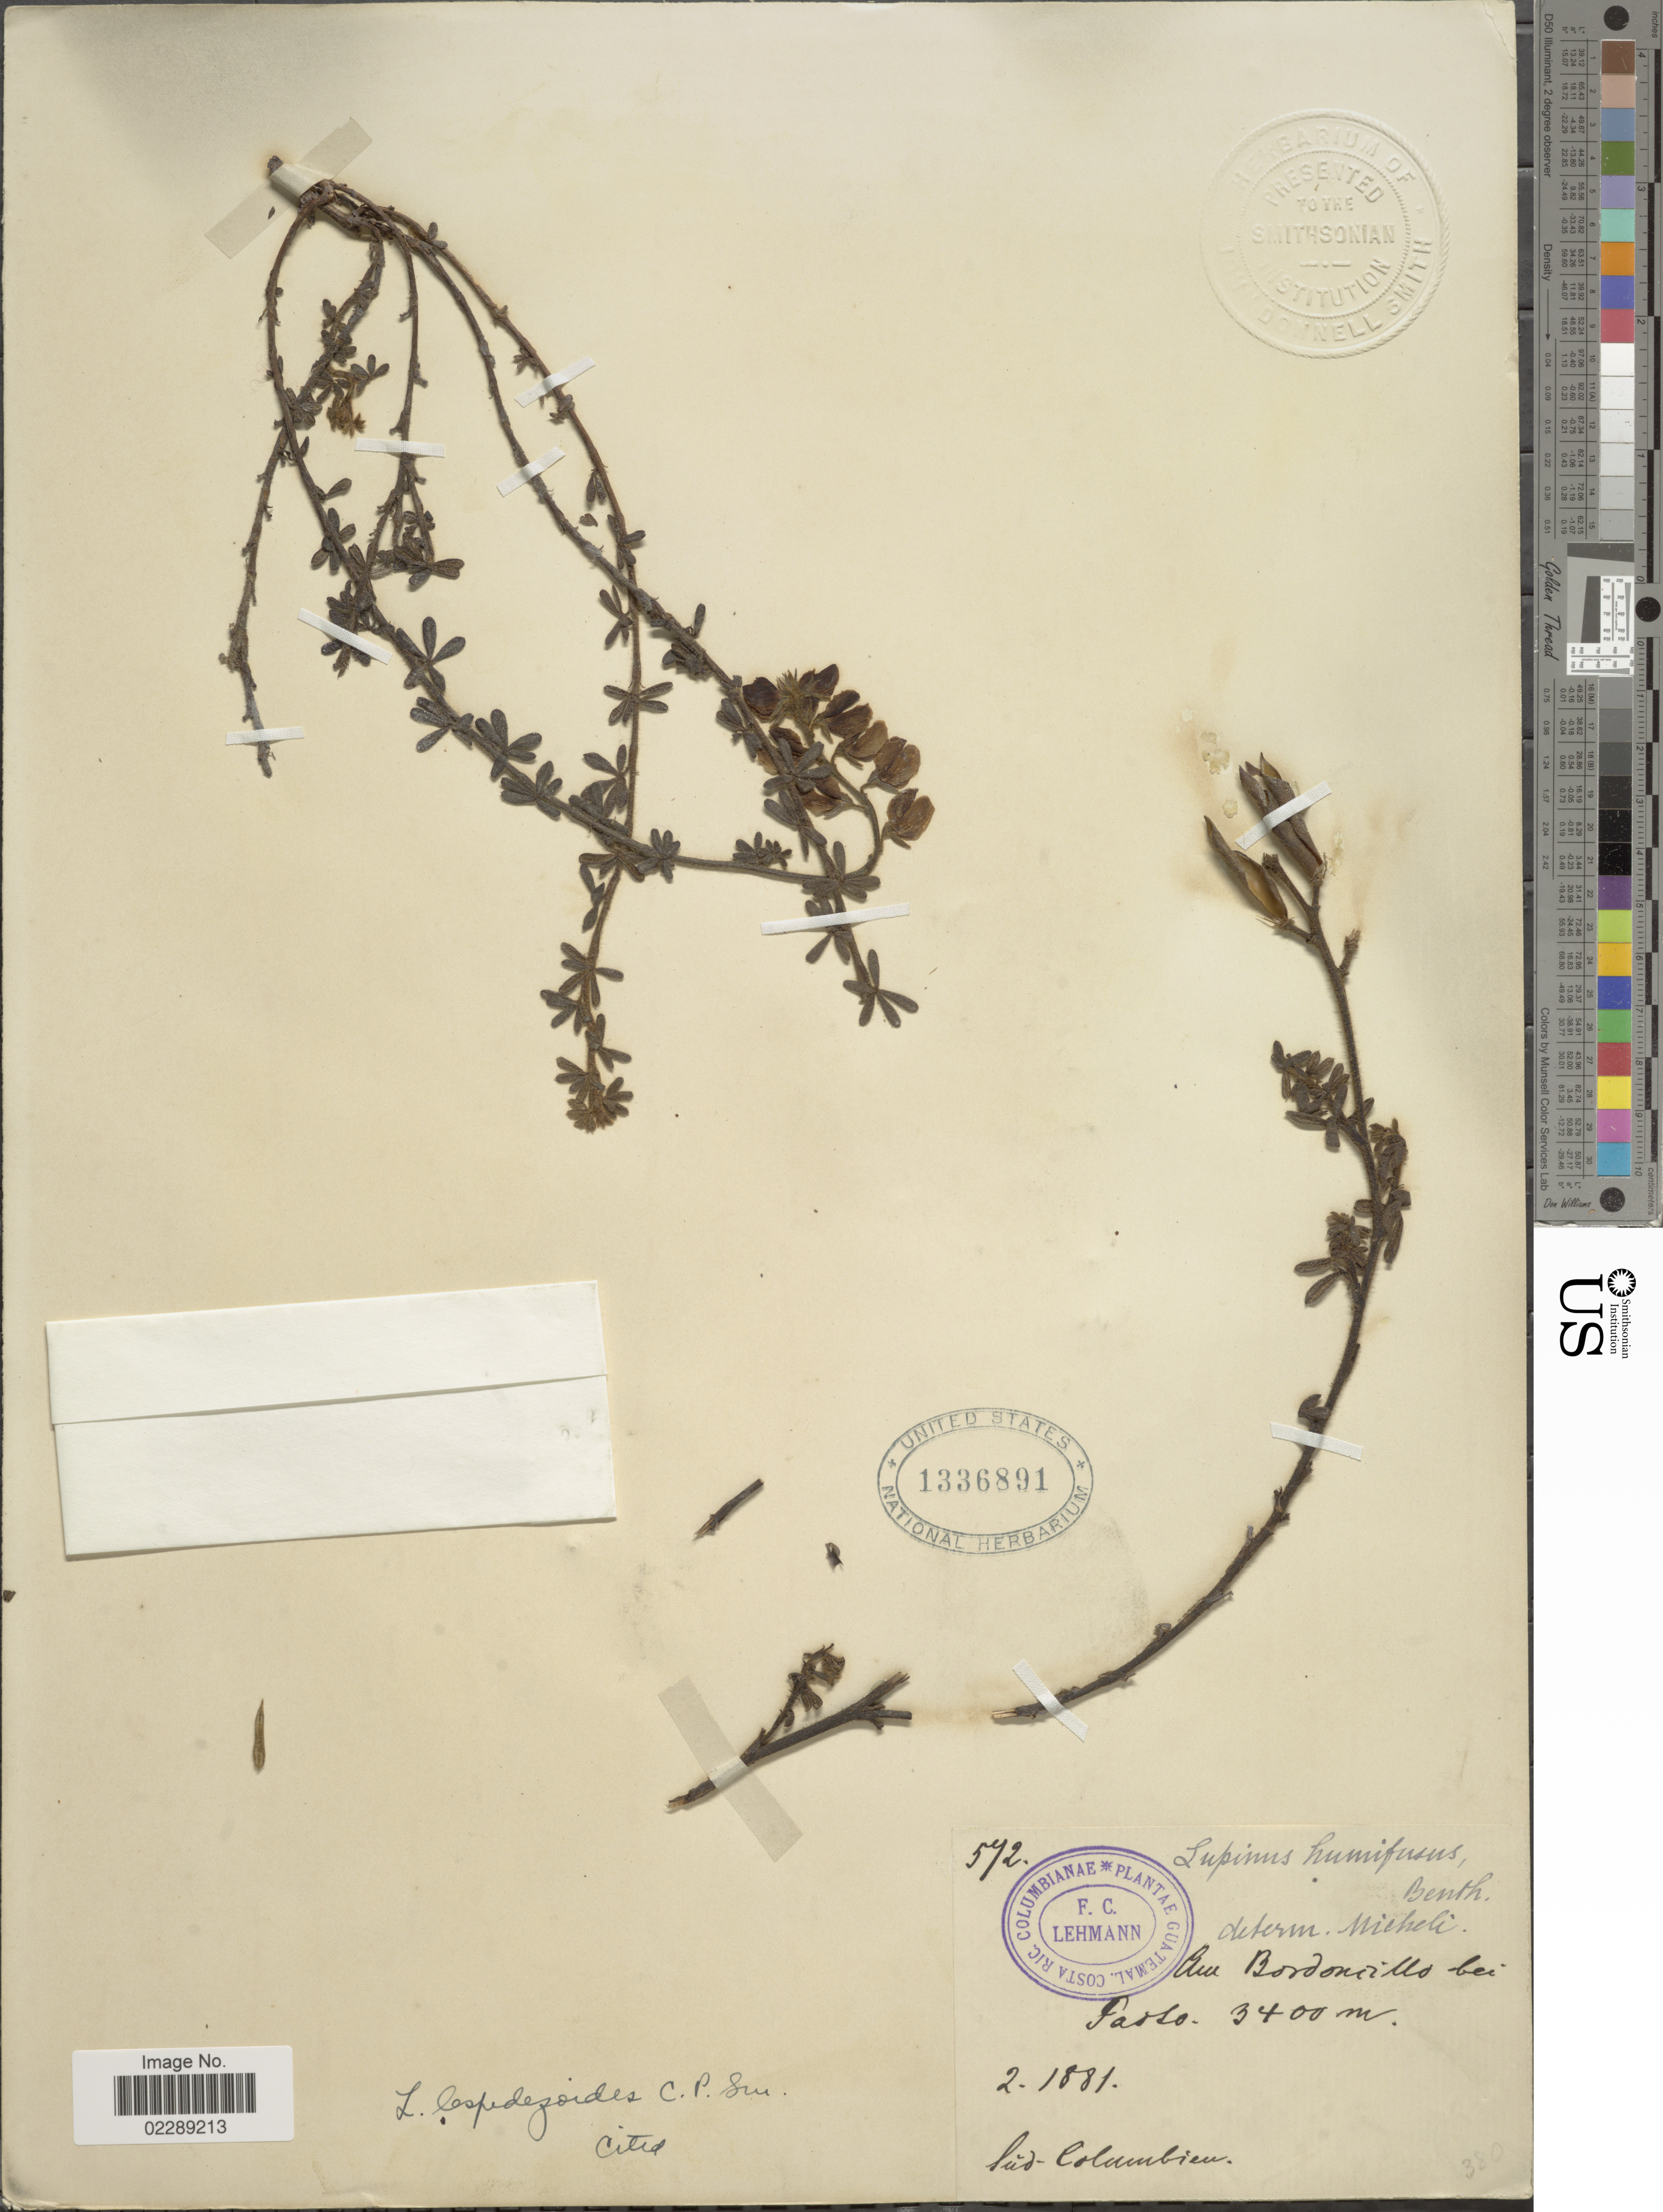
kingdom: Plantae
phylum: Tracheophyta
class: Magnoliopsida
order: Fabales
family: Fabaceae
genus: Lupinus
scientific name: Lupinus lespedezoides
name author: C.P. Sm.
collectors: F. C. Lehmann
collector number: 572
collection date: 1881-02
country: Colombia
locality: Amk Bordocillo bei Poso. Süd-Columbien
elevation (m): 3400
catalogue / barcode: US 1336891